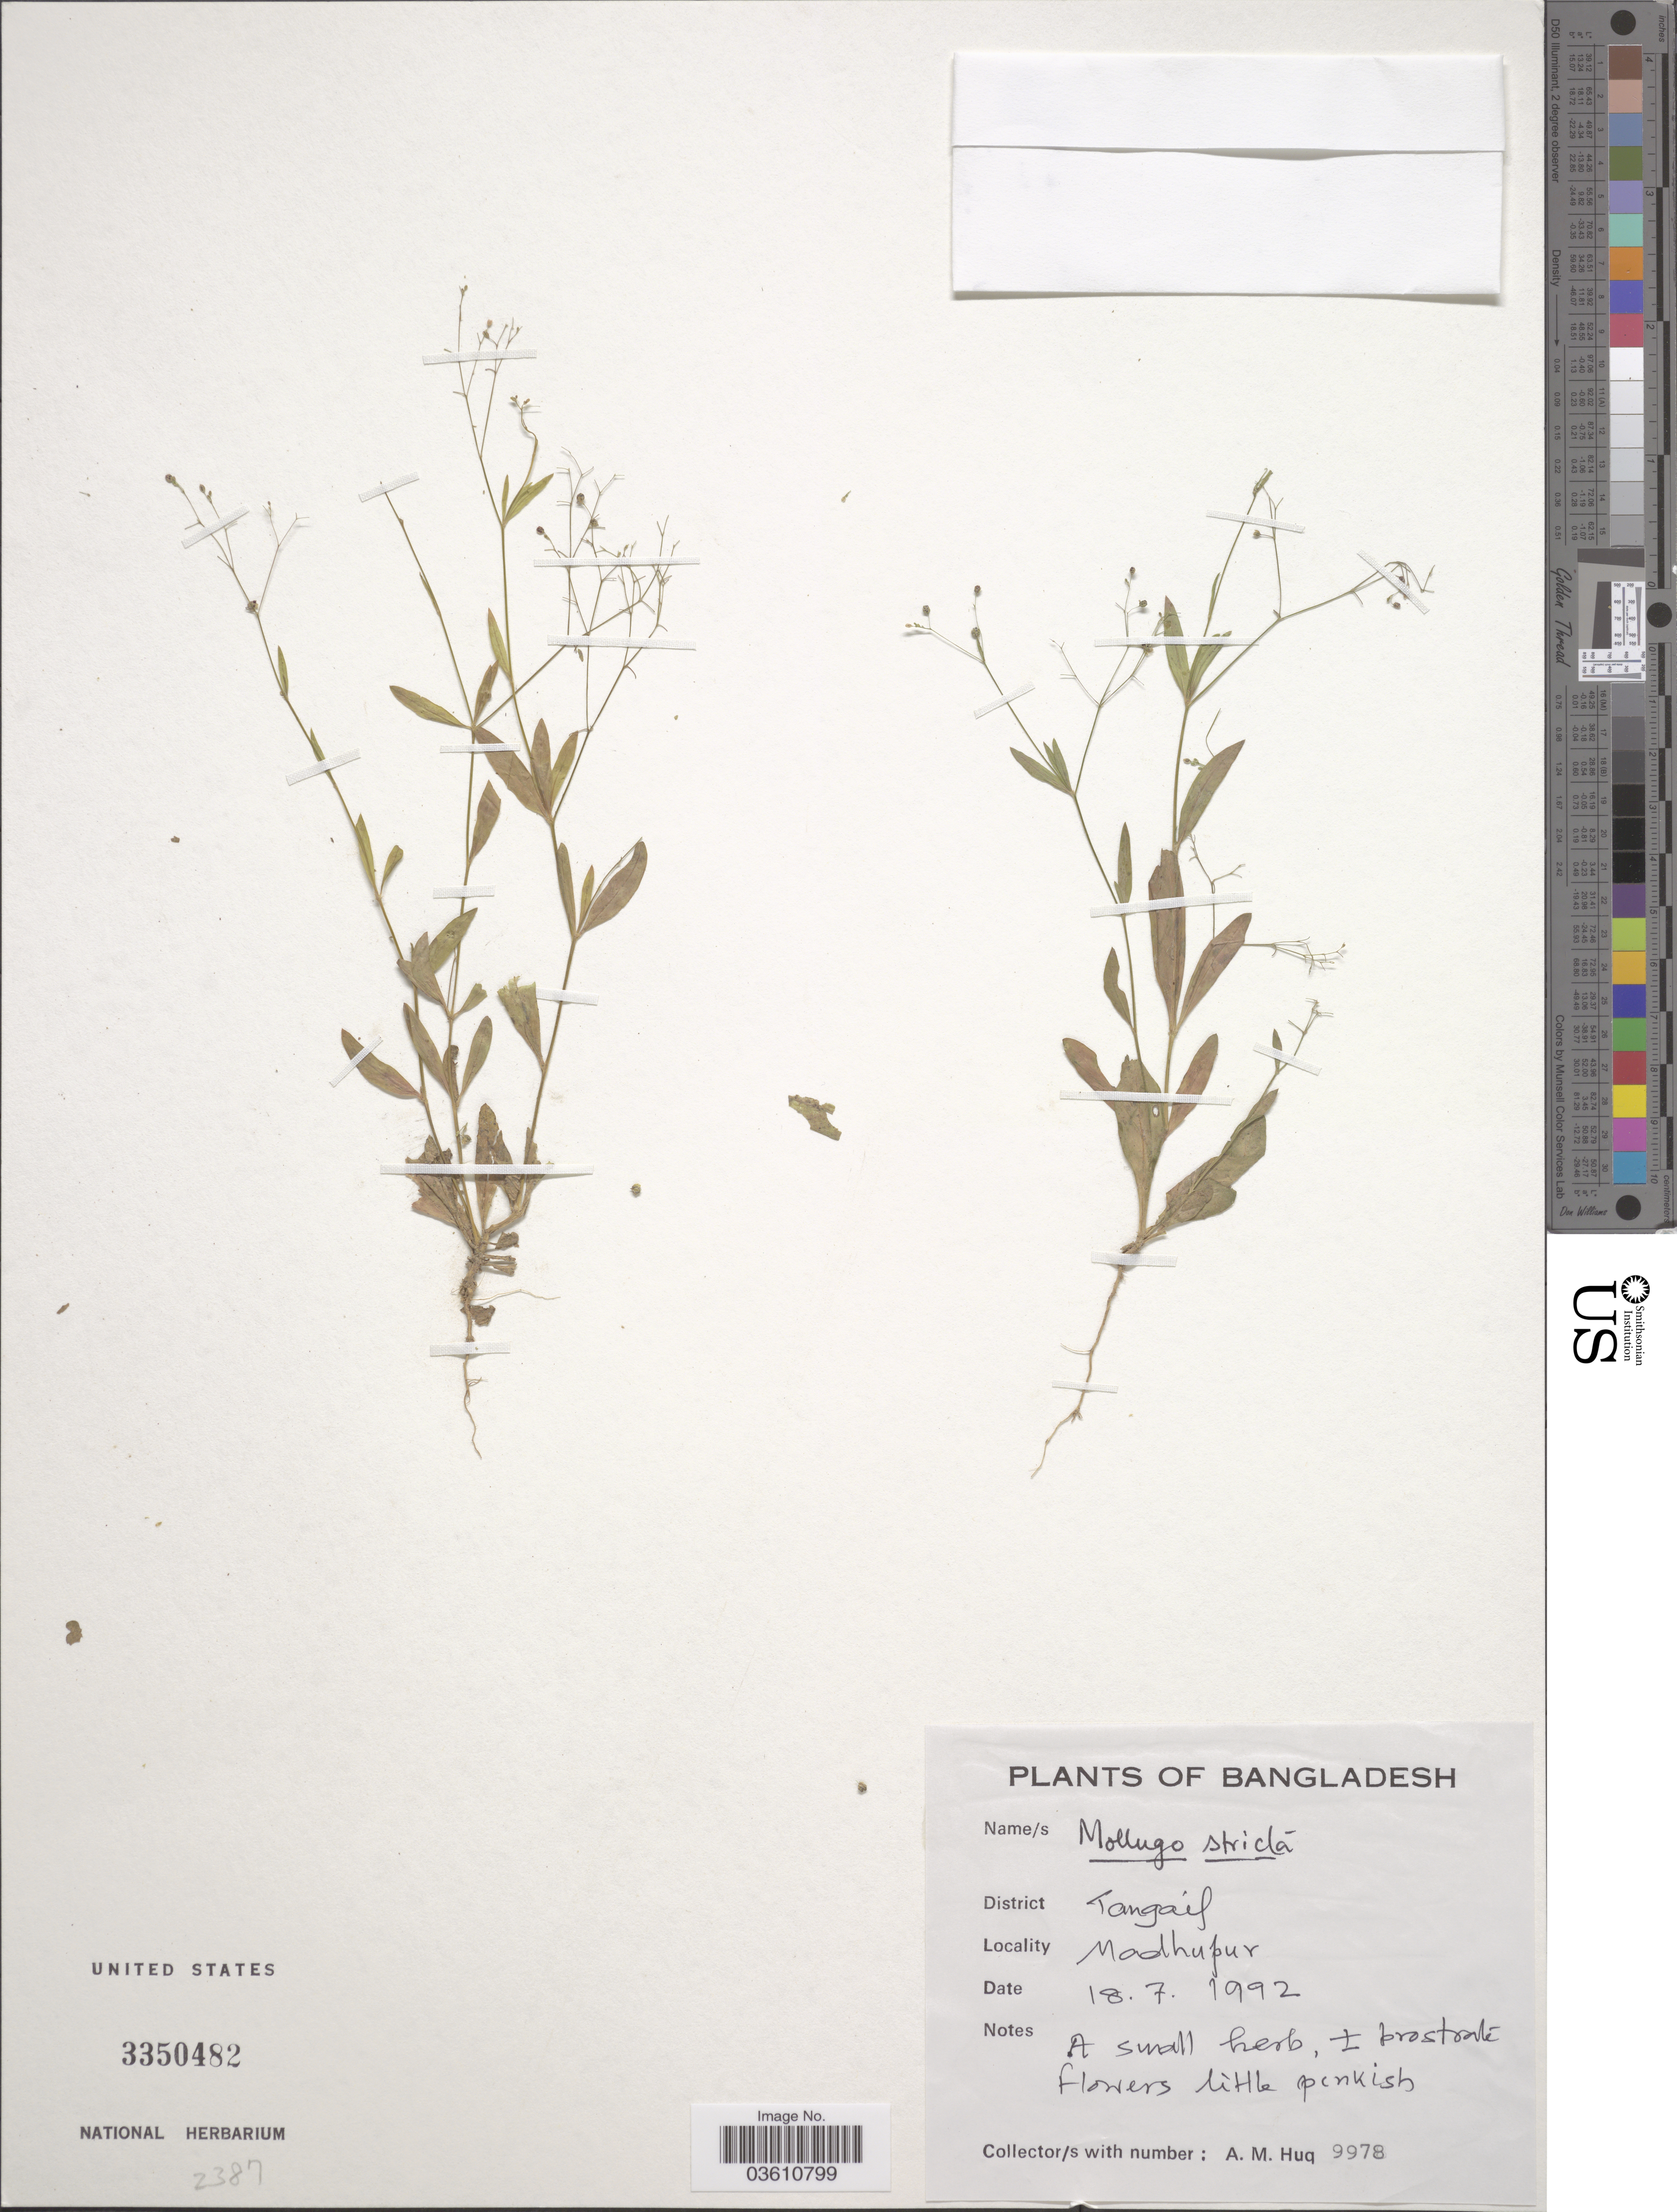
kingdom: Plantae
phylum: Tracheophyta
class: Magnoliopsida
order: Caryophyllales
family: Molluginaceae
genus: Trigastrotheca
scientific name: Trigastrotheca pentaphylla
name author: (L.) Thulin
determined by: Strong, Mark T., (BOT), Smithsonian Institution - National Museum of Natural History (UNITED STATES)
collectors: A. M. Huq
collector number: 9978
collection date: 1992-07-18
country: Bangladesh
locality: District Tangail. Madhupur.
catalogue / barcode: US 3350482